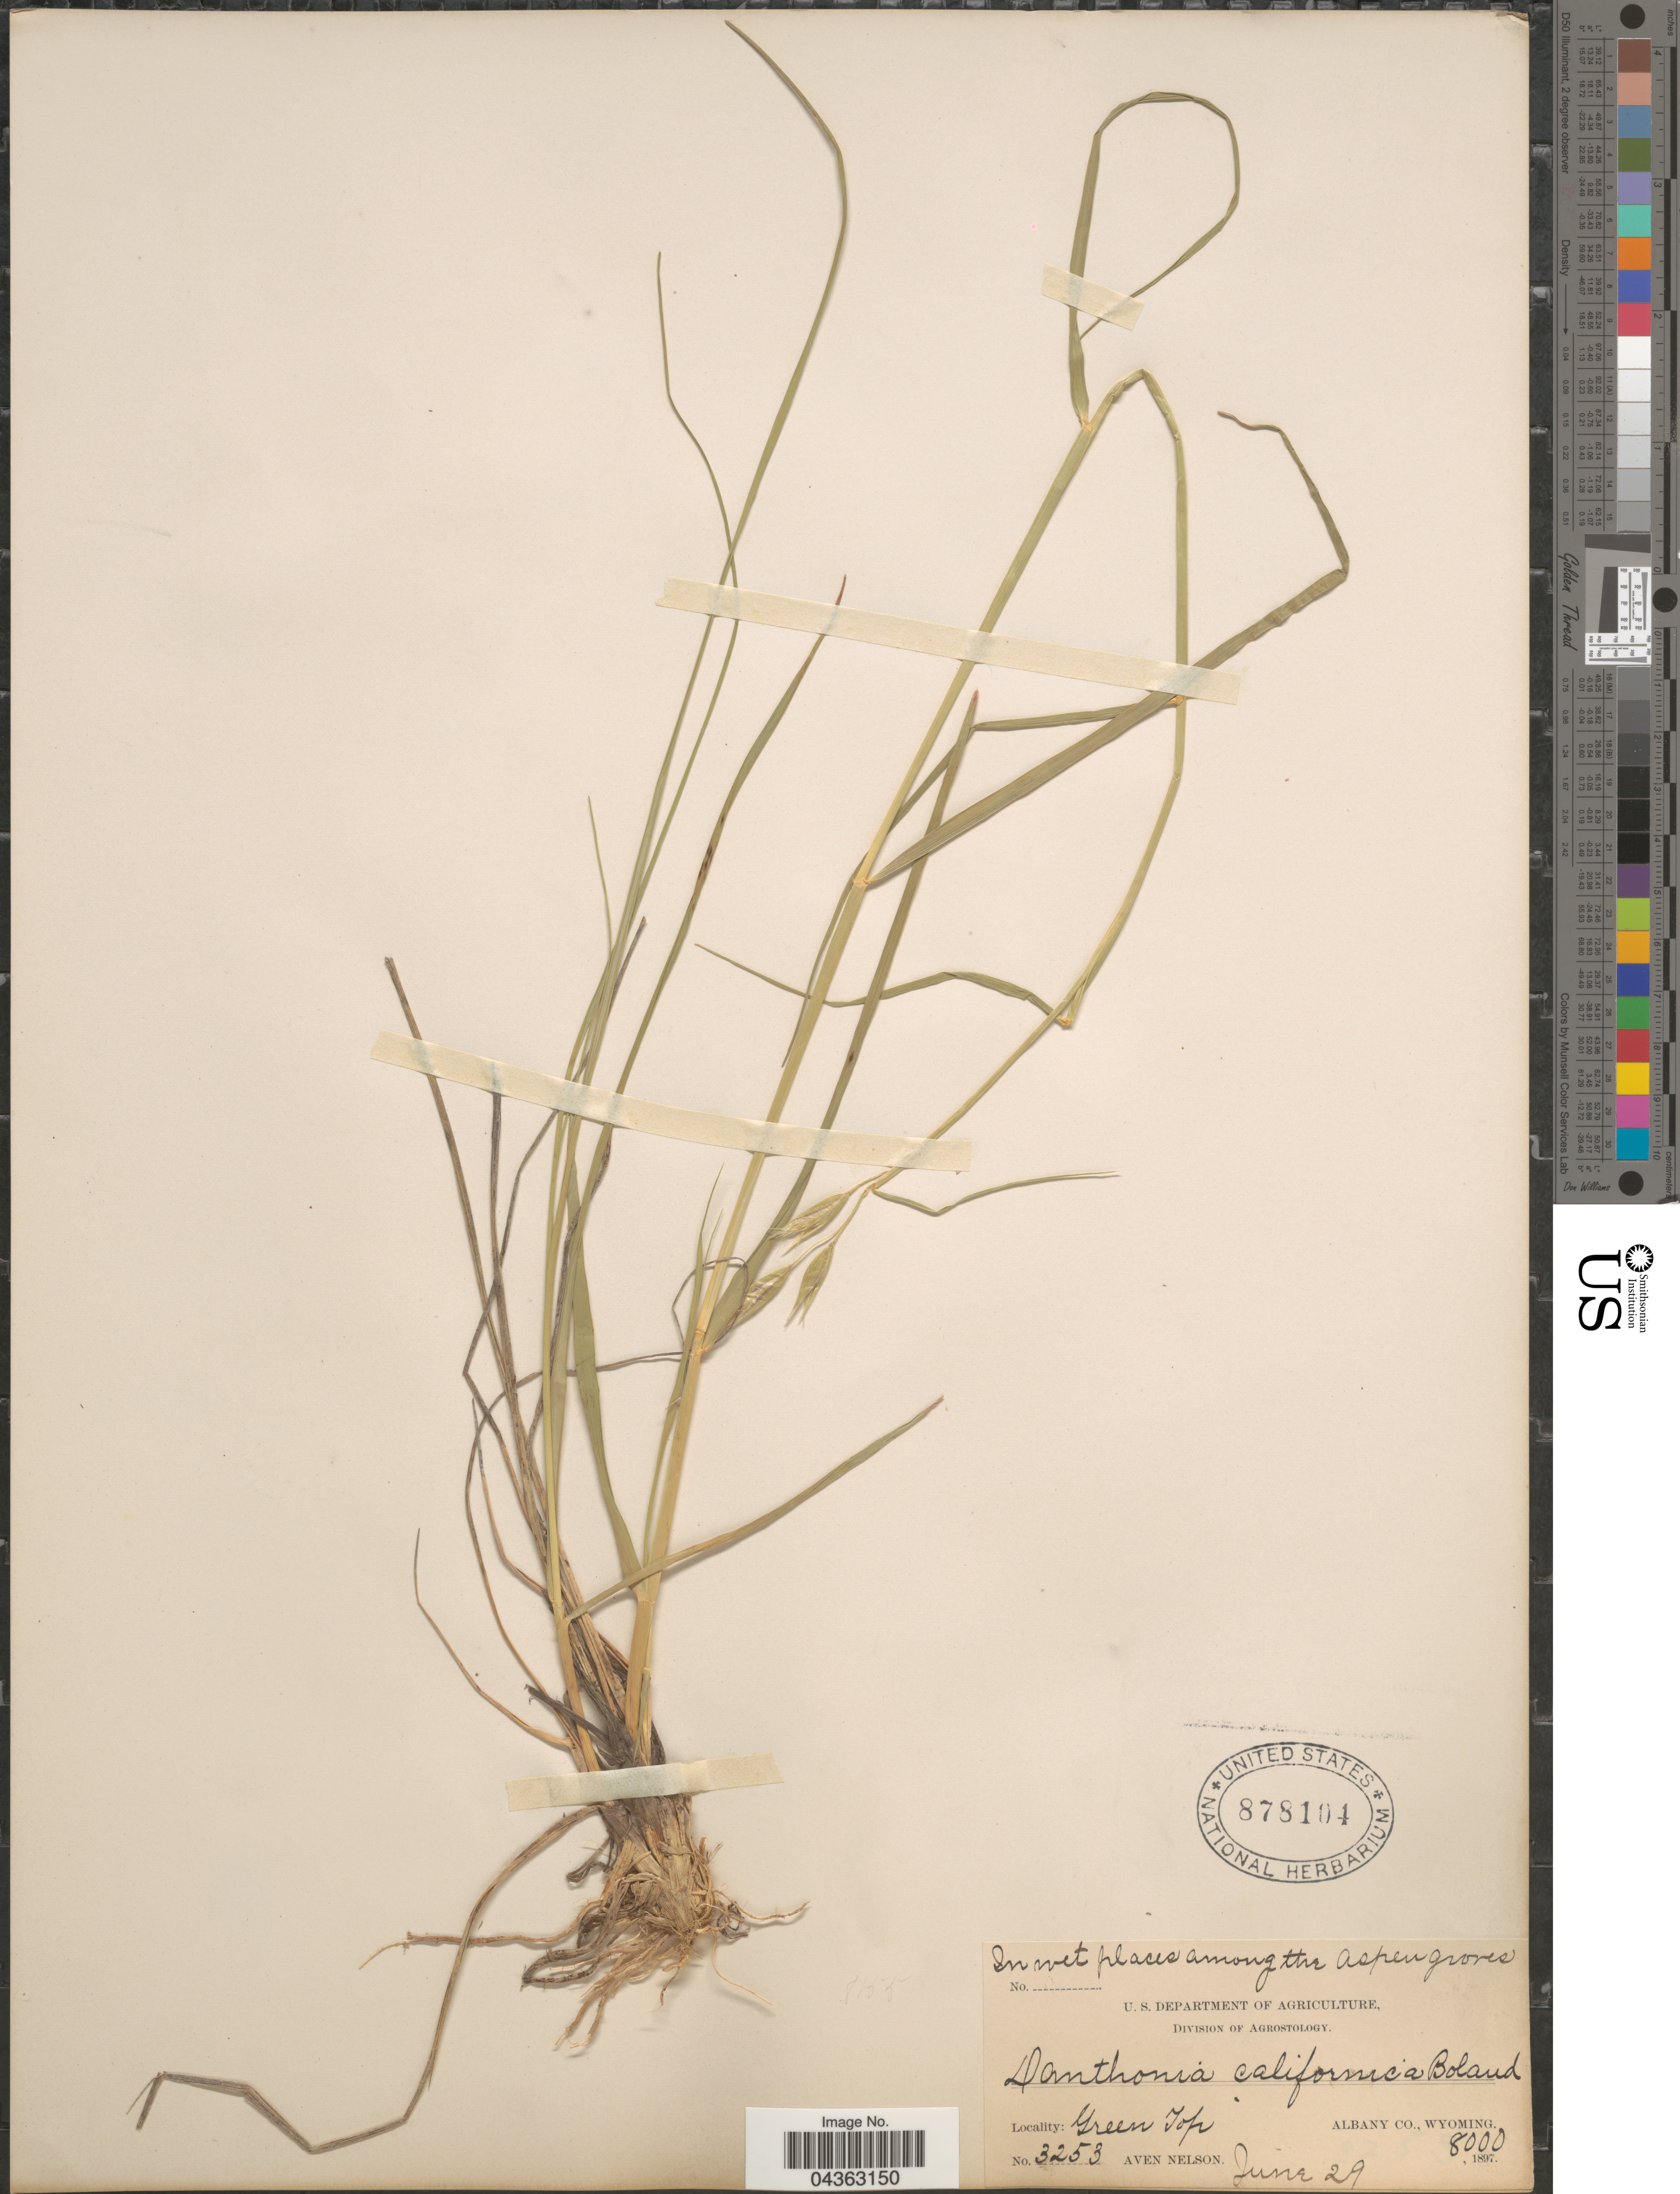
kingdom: Plantae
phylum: Tracheophyta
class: Liliopsida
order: Poales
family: Poaceae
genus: Danthonia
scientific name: Danthonia californica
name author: Bol.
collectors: A. Nelson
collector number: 3253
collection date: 1897-06-29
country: United States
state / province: Wyoming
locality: In wet places among the Aspen Groves. Green Top. Albany Co.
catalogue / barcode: US 878104